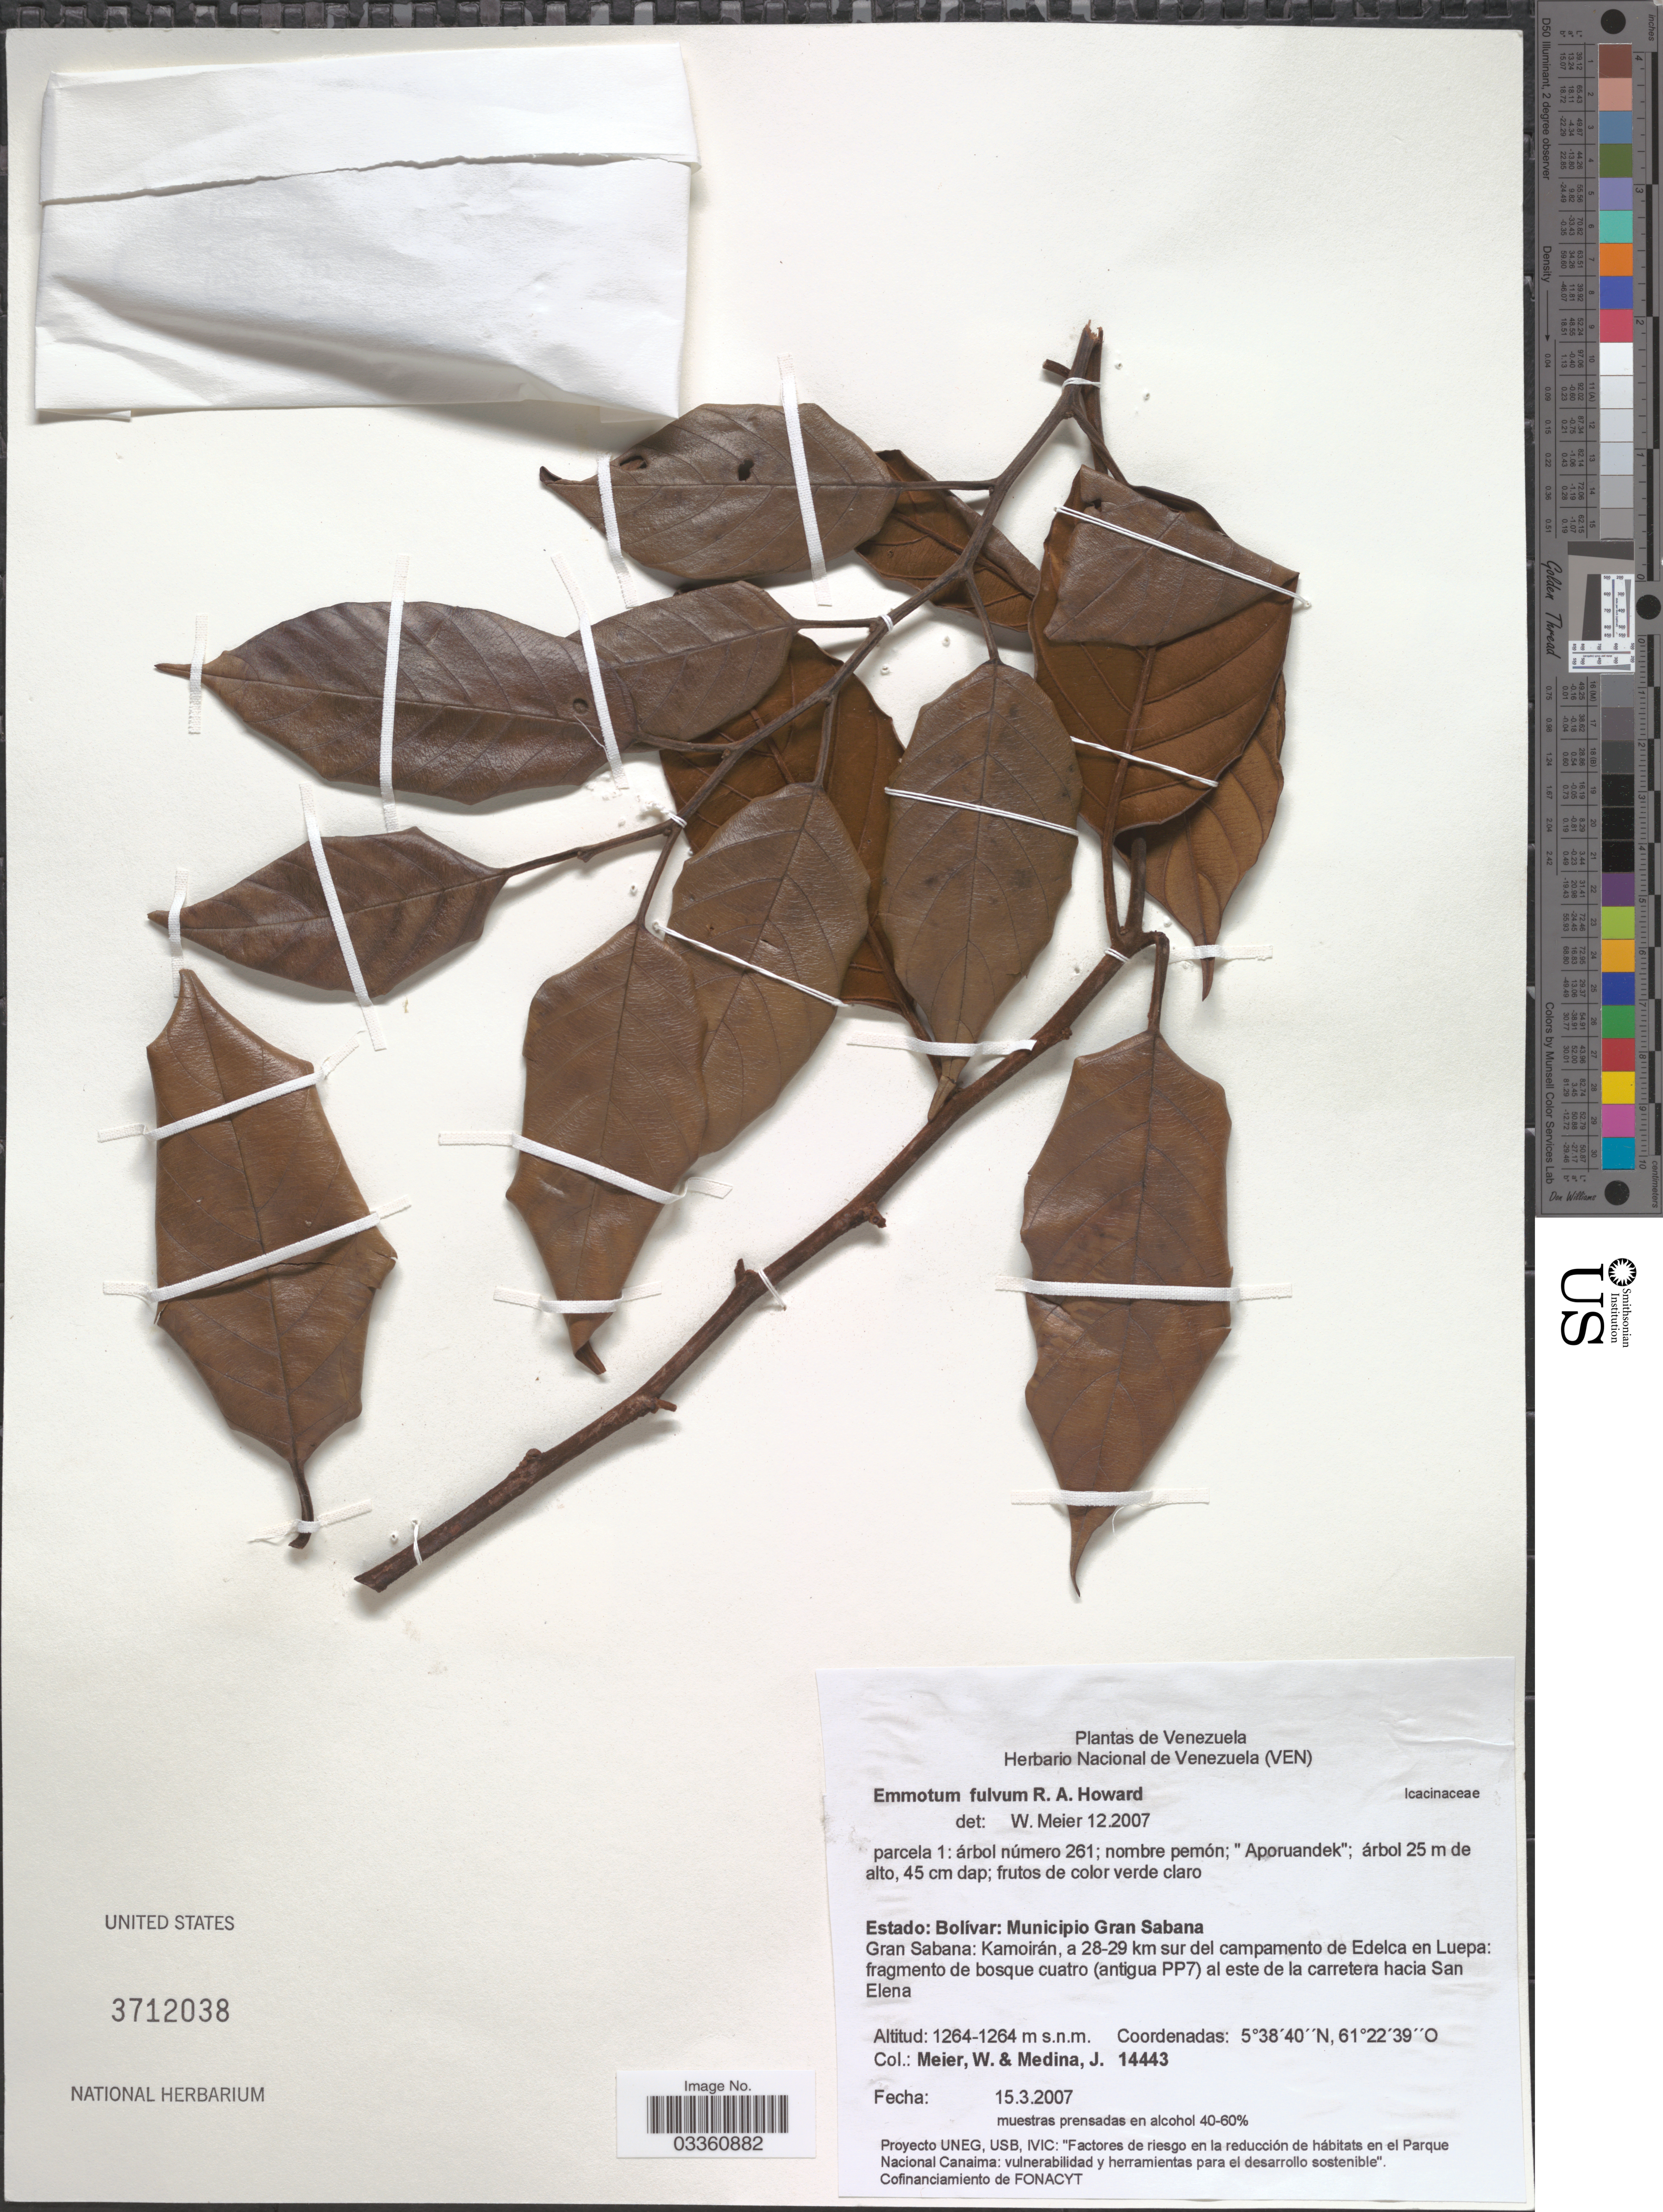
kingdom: Plantae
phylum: Tracheophyta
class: Magnoliopsida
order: Metteniusales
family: Metteniusaceae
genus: Emmotum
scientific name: Emmotum fulvum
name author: R.A. Howard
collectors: W. Meier & J. Medina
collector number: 14443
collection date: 2007-03-15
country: Venezuela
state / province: Bolivar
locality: Municipio Gran Sabana. Gran Sabana: Kamoirán, a 28-29 km sur del campamento de Edelca en Luepa fragmento de bosque cuatro (antigua PP7) al este de la carretera hacia San Elena.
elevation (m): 1264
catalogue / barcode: US 3712038